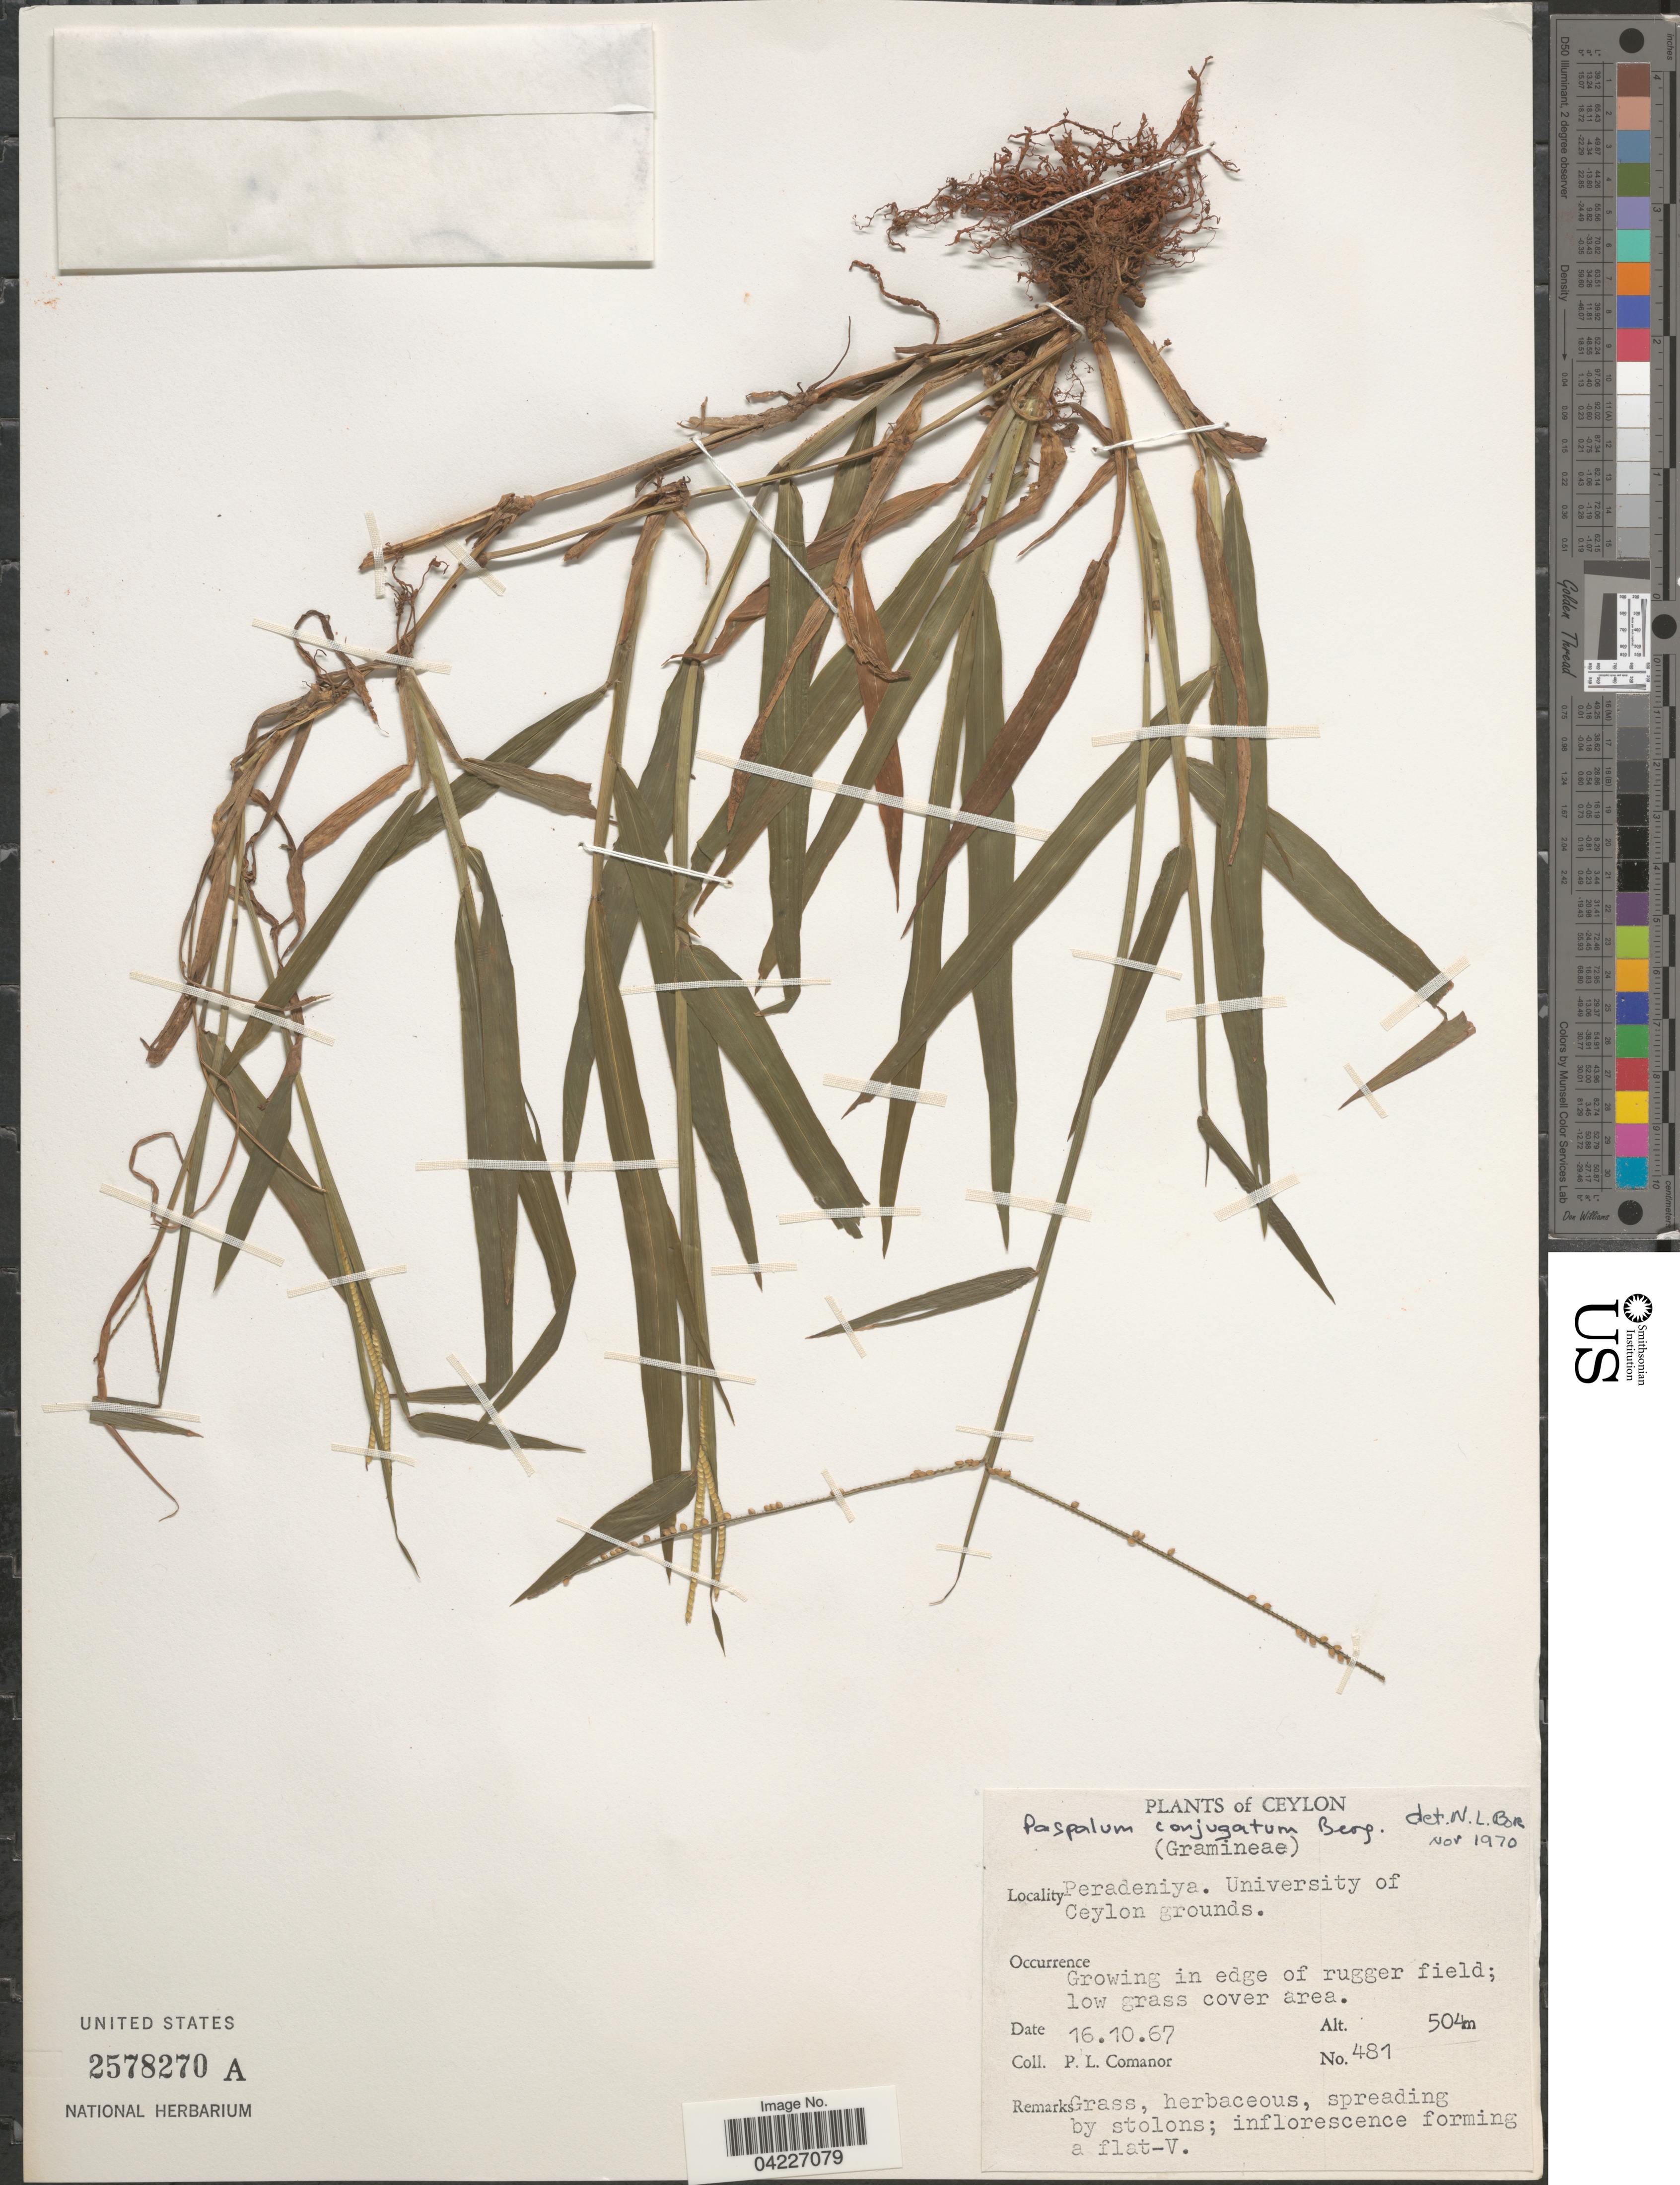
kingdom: Plantae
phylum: Tracheophyta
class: Liliopsida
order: Poales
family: Poaceae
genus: Paspalum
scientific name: Paspalum conjugatum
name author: P.J. Bergius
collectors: P. Comanor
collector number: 481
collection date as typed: Transcribed d/m/y: 16/10/67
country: Sri Lanka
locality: Ceylon. Peradeniya. University of Ceylon grounds.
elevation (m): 504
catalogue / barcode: US 2578270A